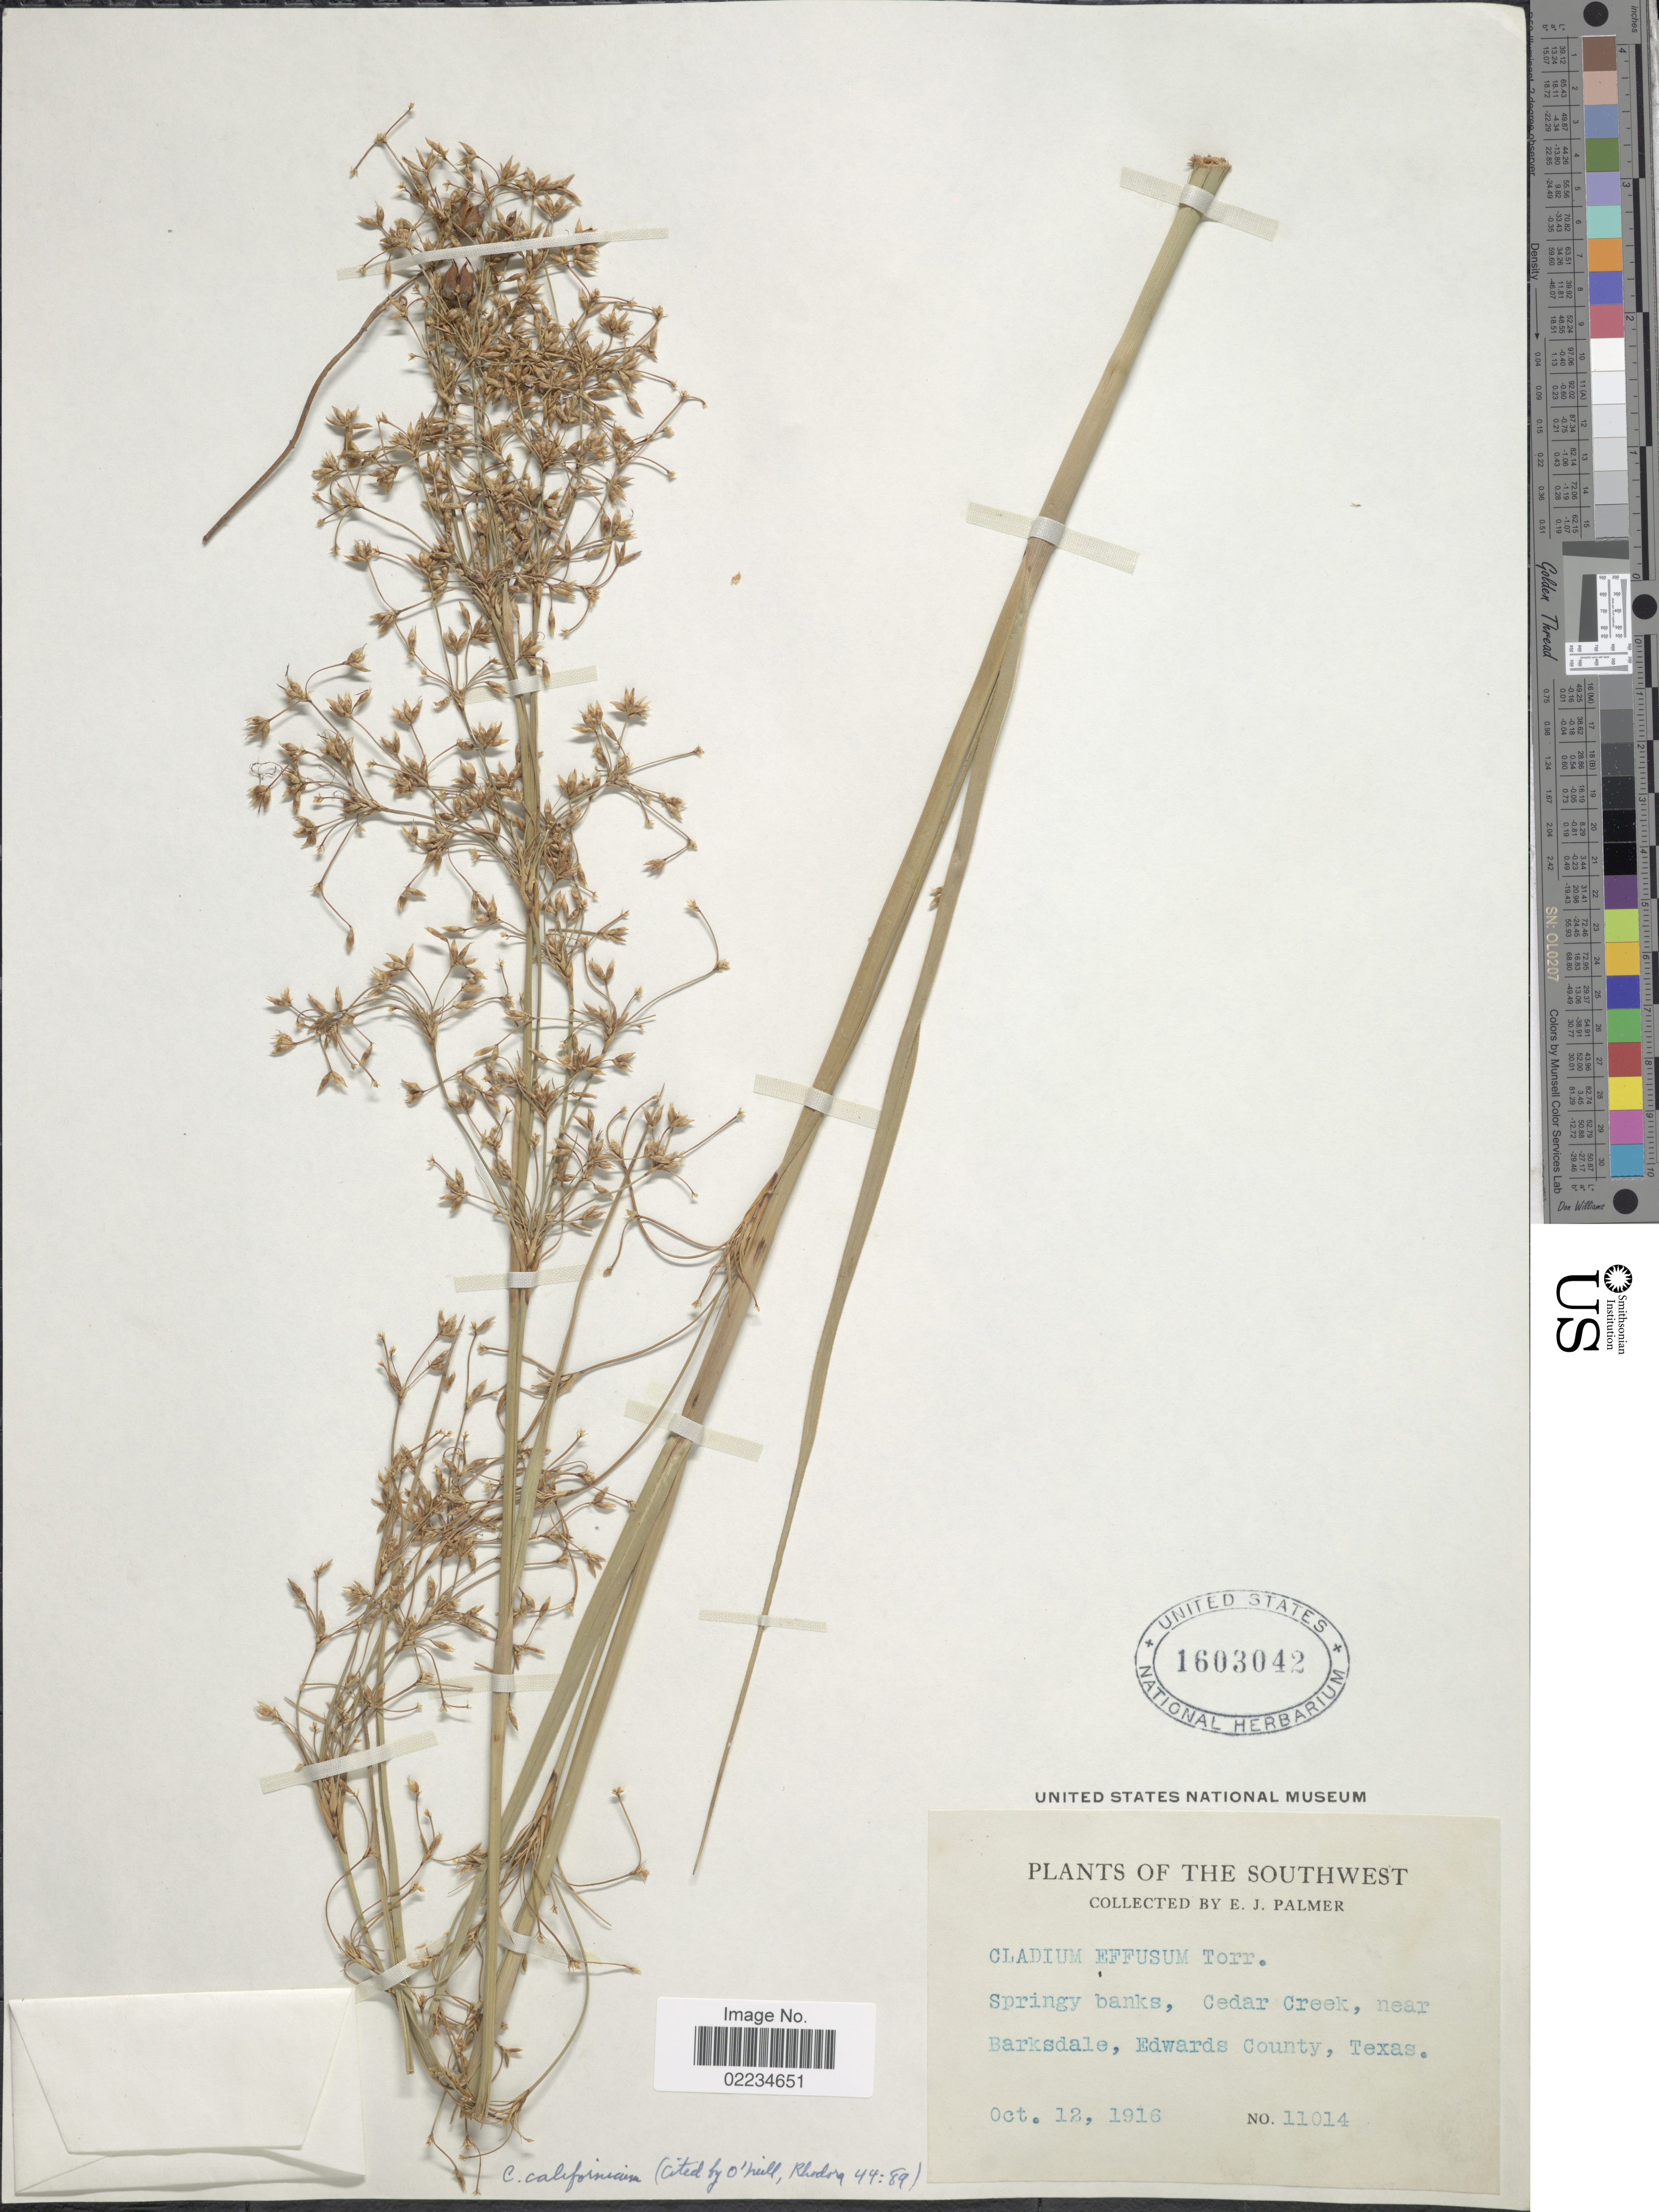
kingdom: Plantae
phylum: Tracheophyta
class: Liliopsida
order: Poales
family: Cyperaceae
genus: Cladium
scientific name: Cladium californicum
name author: (S. Watson) O'Neill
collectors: E. J. Palmer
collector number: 11014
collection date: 1916-10-12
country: United States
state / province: Texas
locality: The Southwest, Springy banks, Cedar Creek, near Barksdale, Edward County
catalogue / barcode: US 1603042